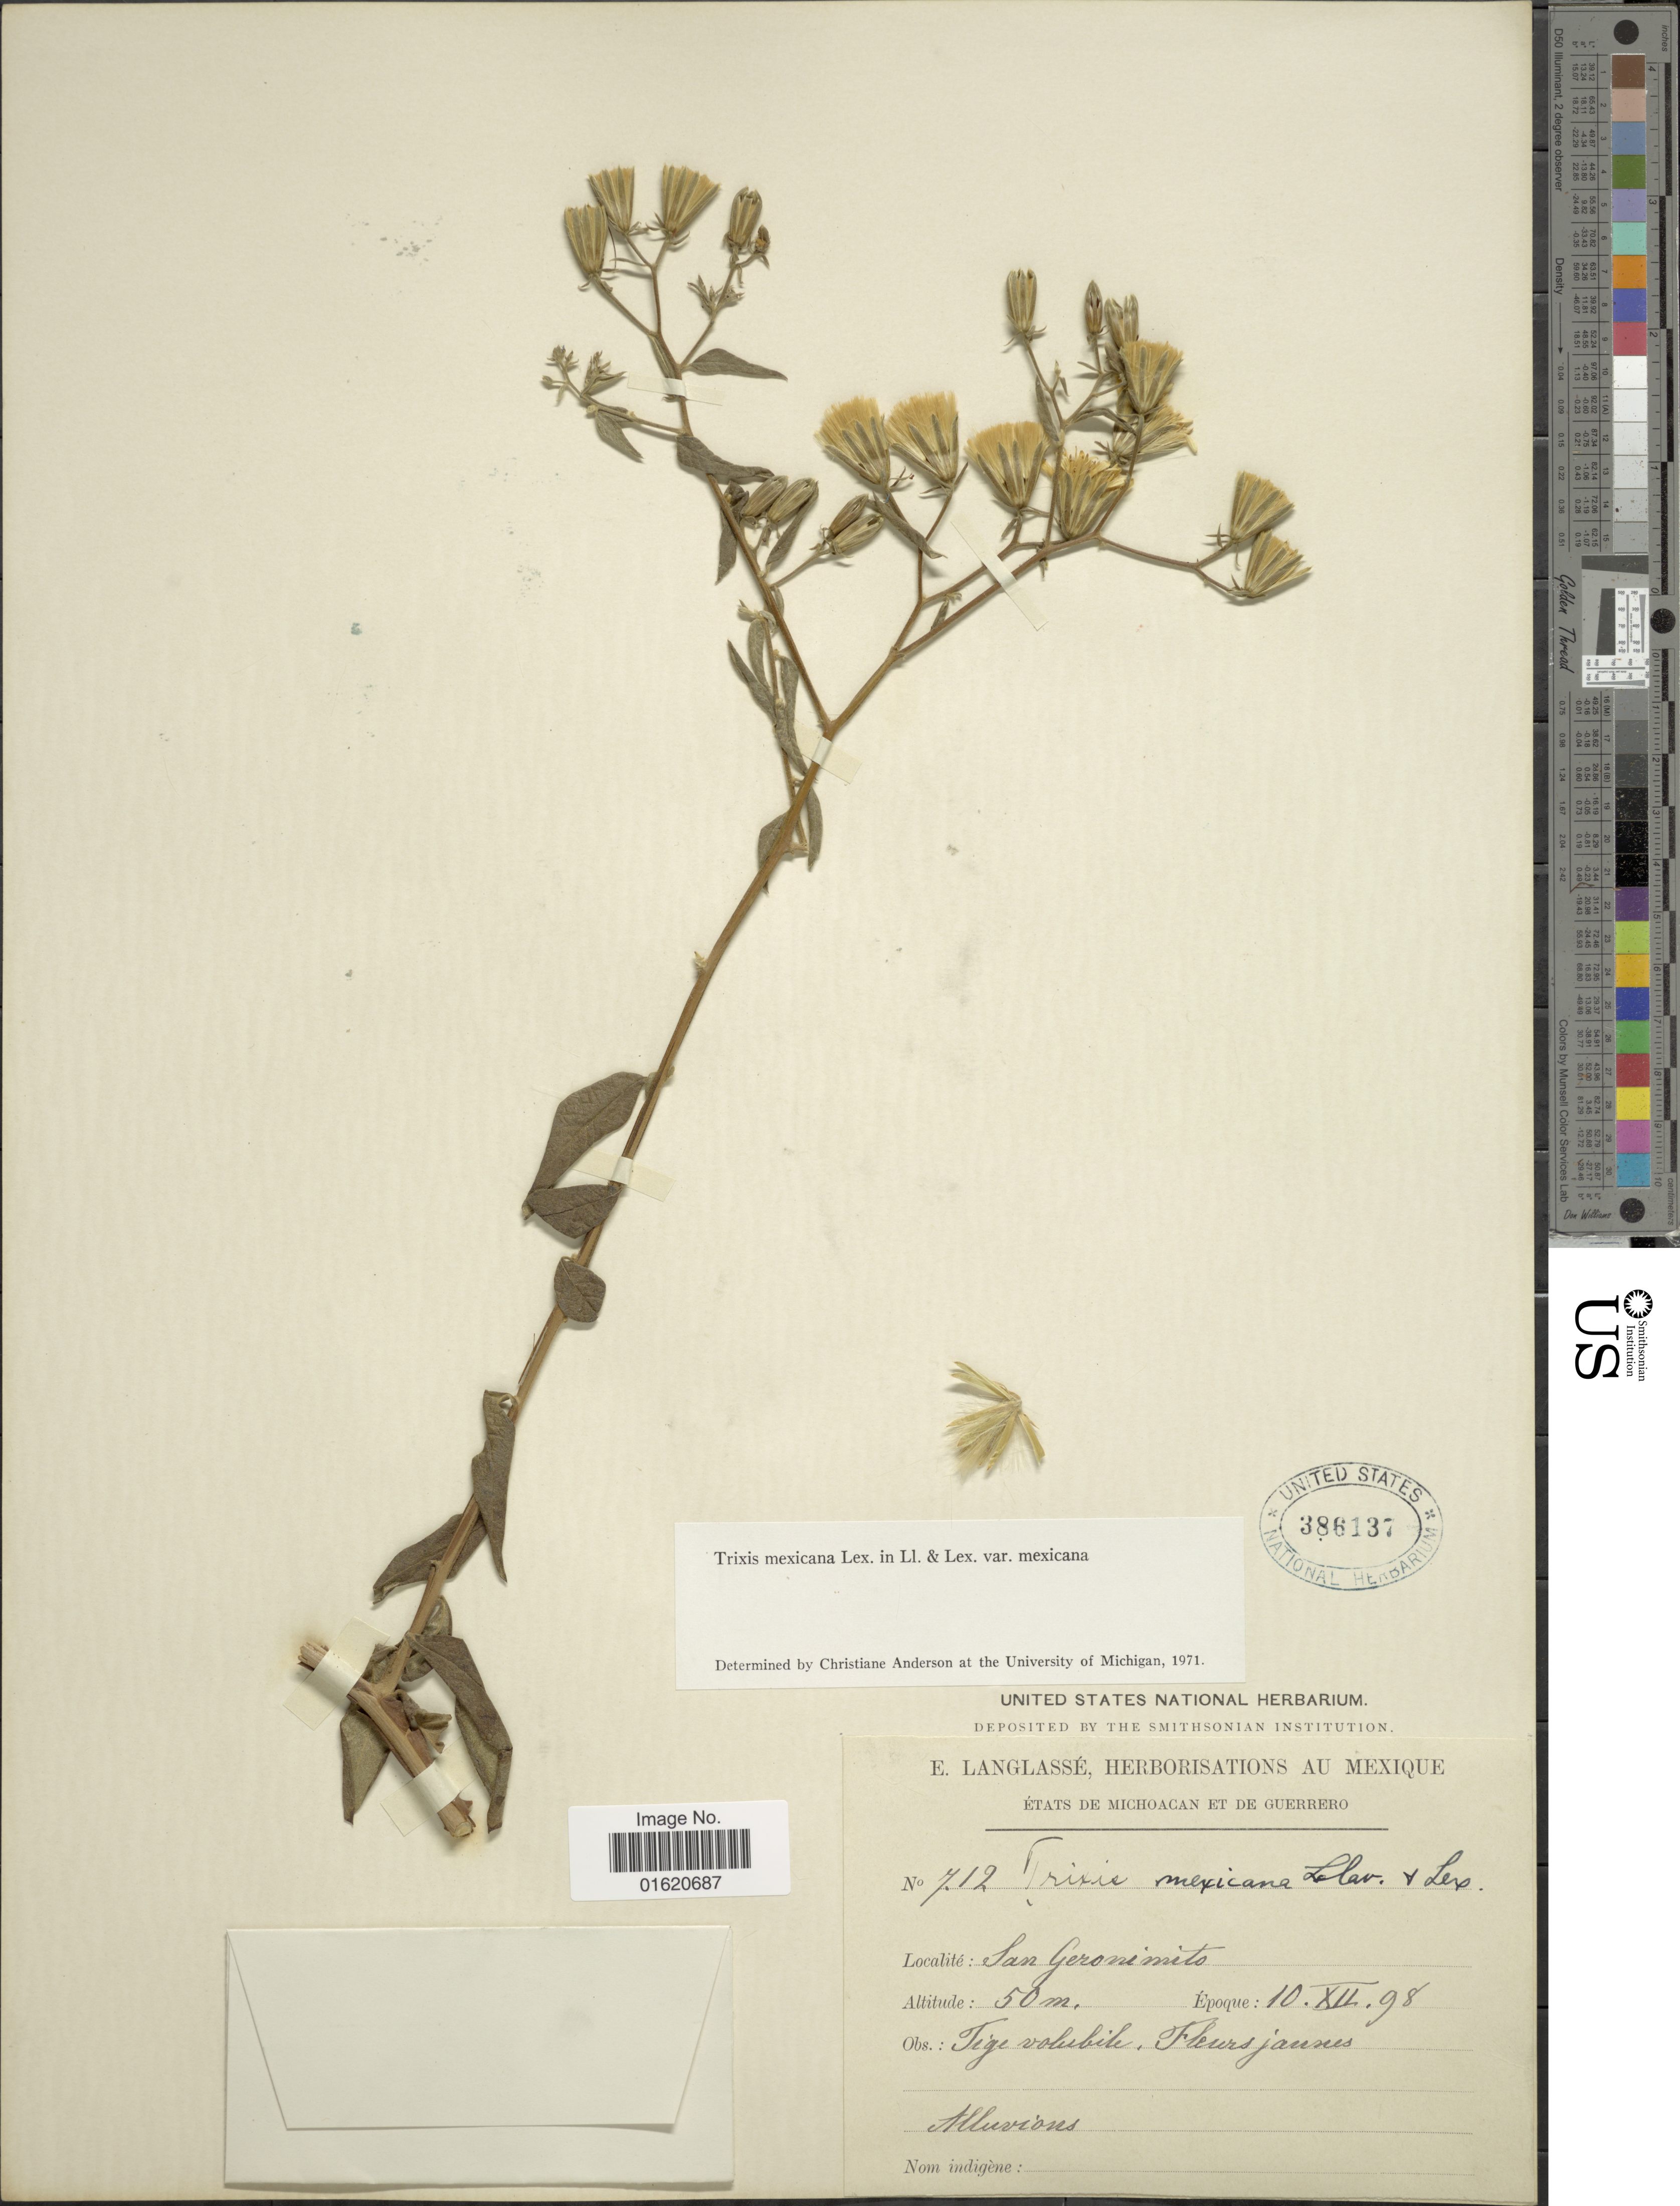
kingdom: Plantae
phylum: Tracheophyta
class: Magnoliopsida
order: Asterales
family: Asteraceae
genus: Trixis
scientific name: Trixis mexicana var. mexicana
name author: Lex.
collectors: E. Langlassé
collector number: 712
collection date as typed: Transcribed d/m/y: 10/12/98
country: Mexico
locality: San Geronimito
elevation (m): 50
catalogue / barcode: US 386137